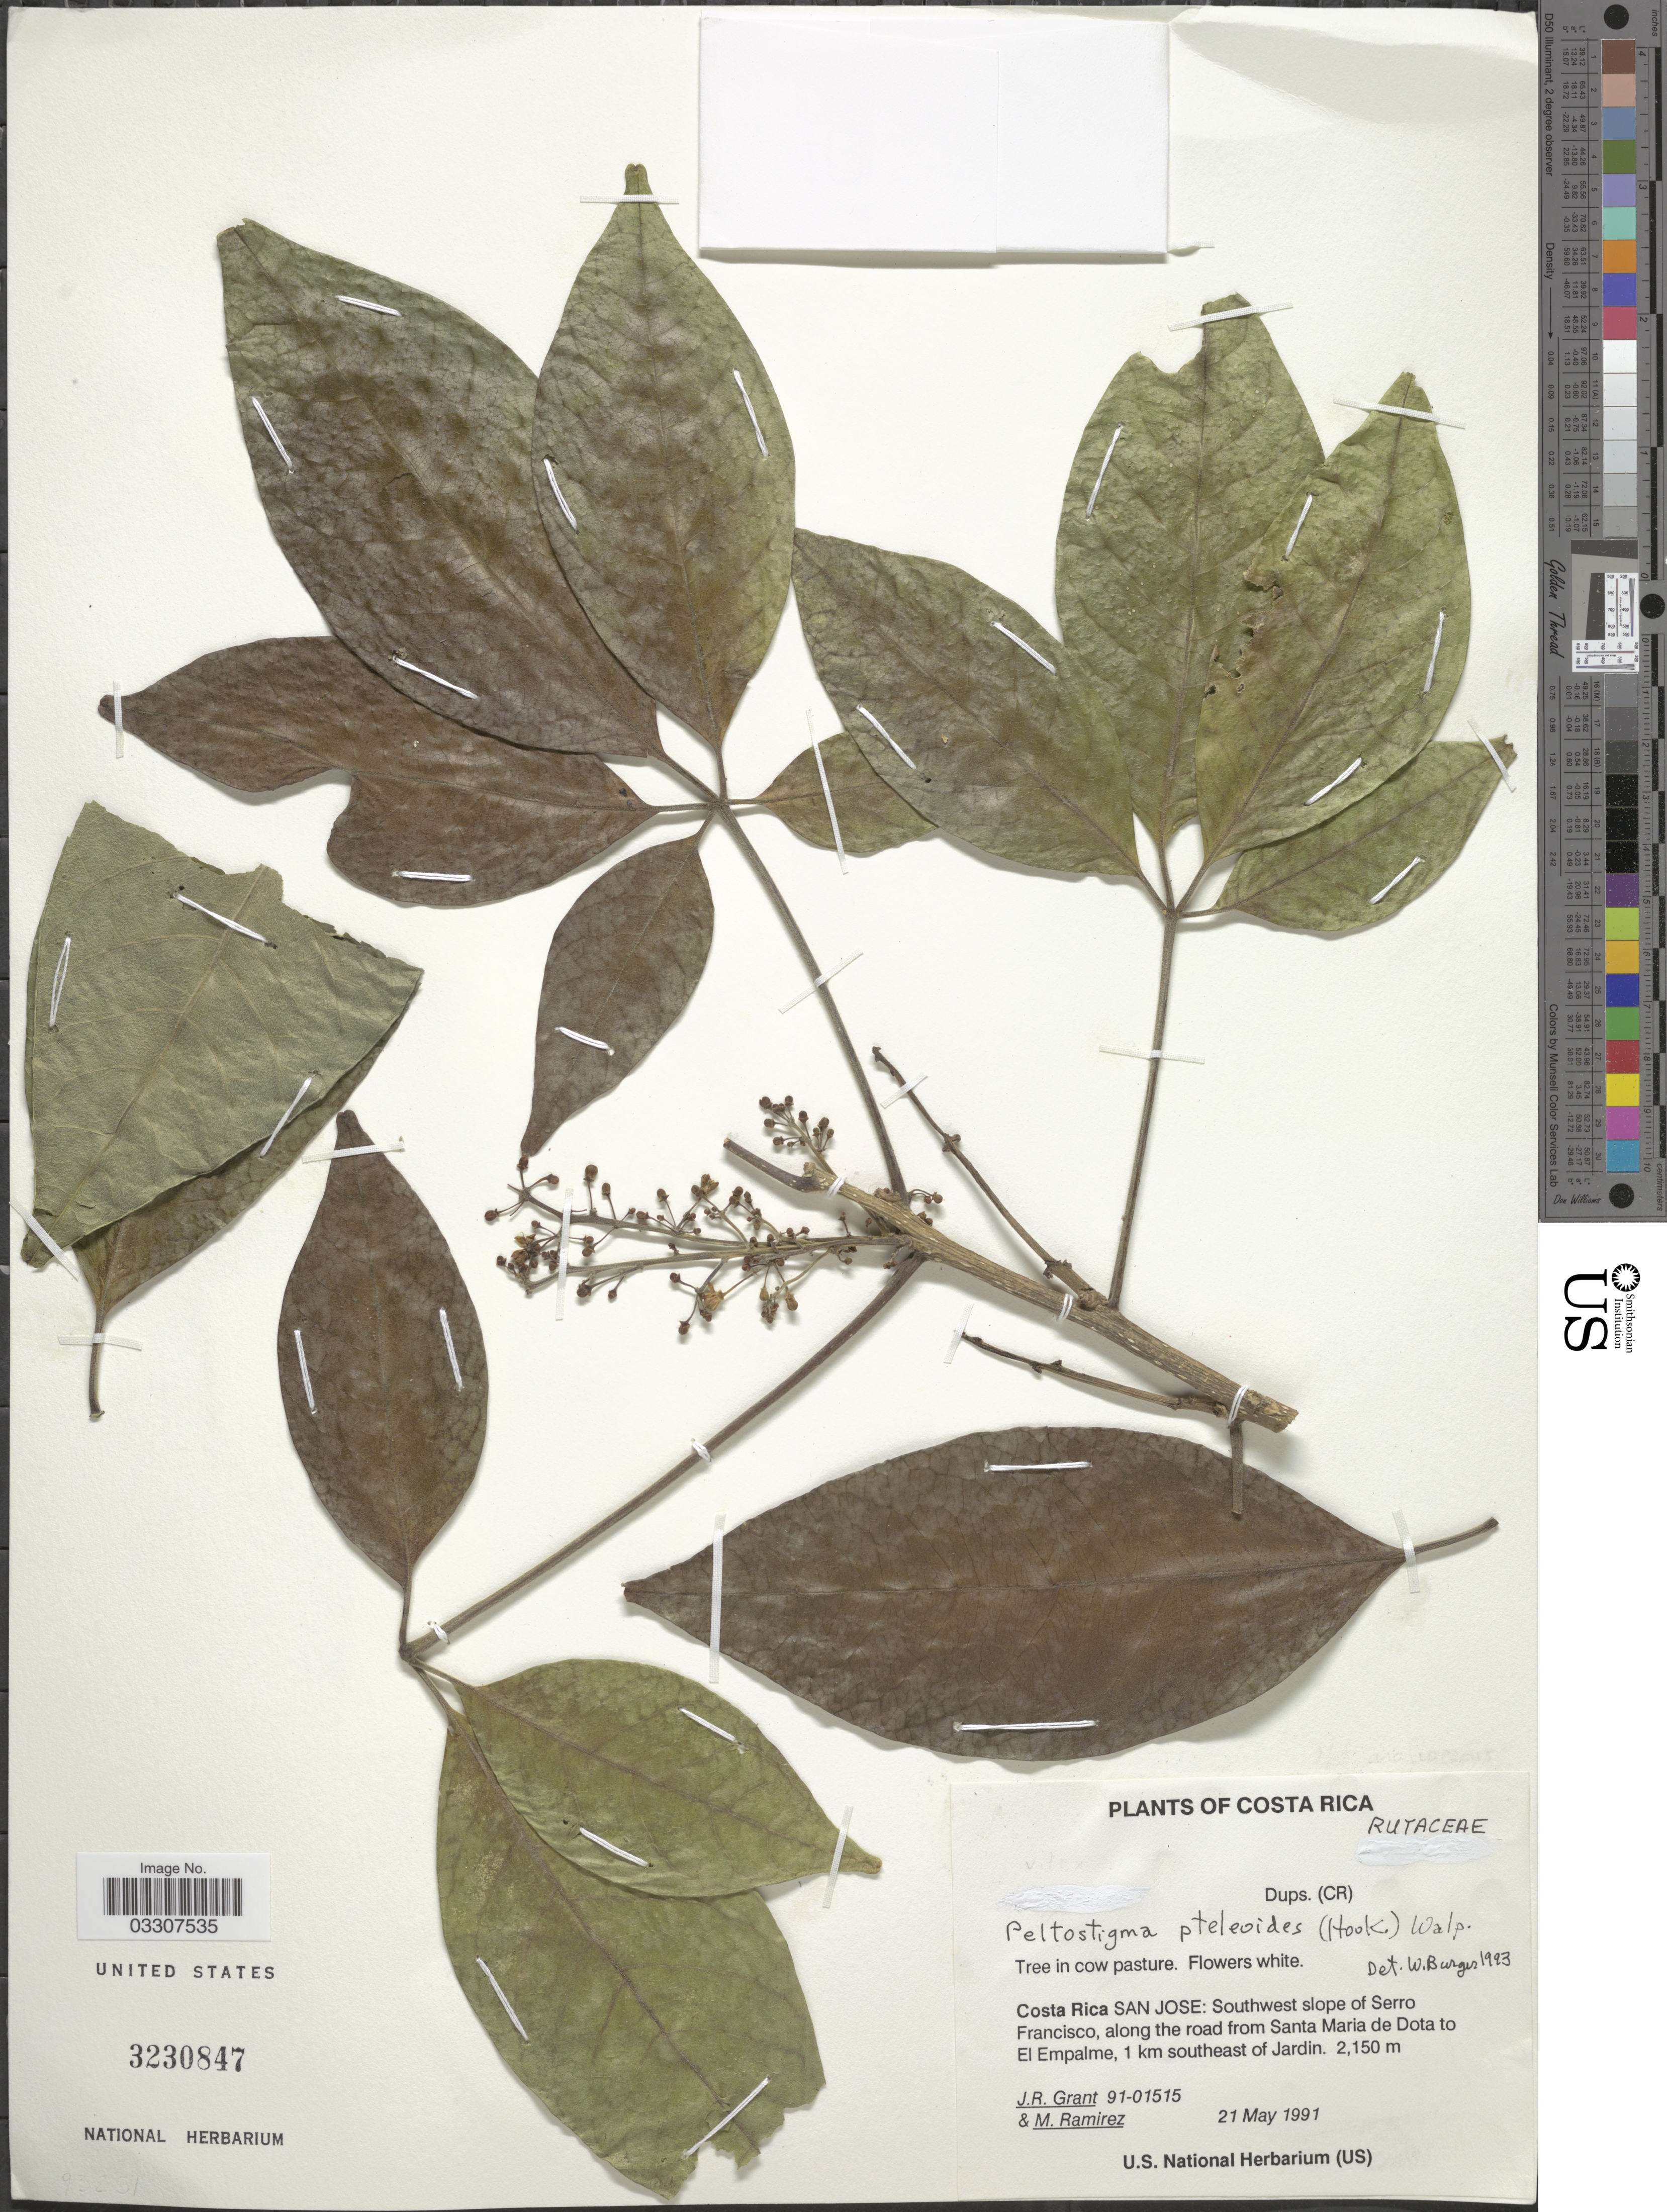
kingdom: Plantae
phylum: Tracheophyta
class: Magnoliopsida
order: Sapindales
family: Rutaceae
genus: Peltostigma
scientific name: Peltostigma pteleoides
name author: (Hook.) Walp.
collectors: J. Grant & M. Ramirez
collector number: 91-01515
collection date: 1991-05-21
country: Costa Rica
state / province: San José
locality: Southwest slope of Serro Francisco, along the road from Santa Maria de Dota to El Empalme, 1 km southeast of Jardin.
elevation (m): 2150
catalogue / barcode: US 3230847